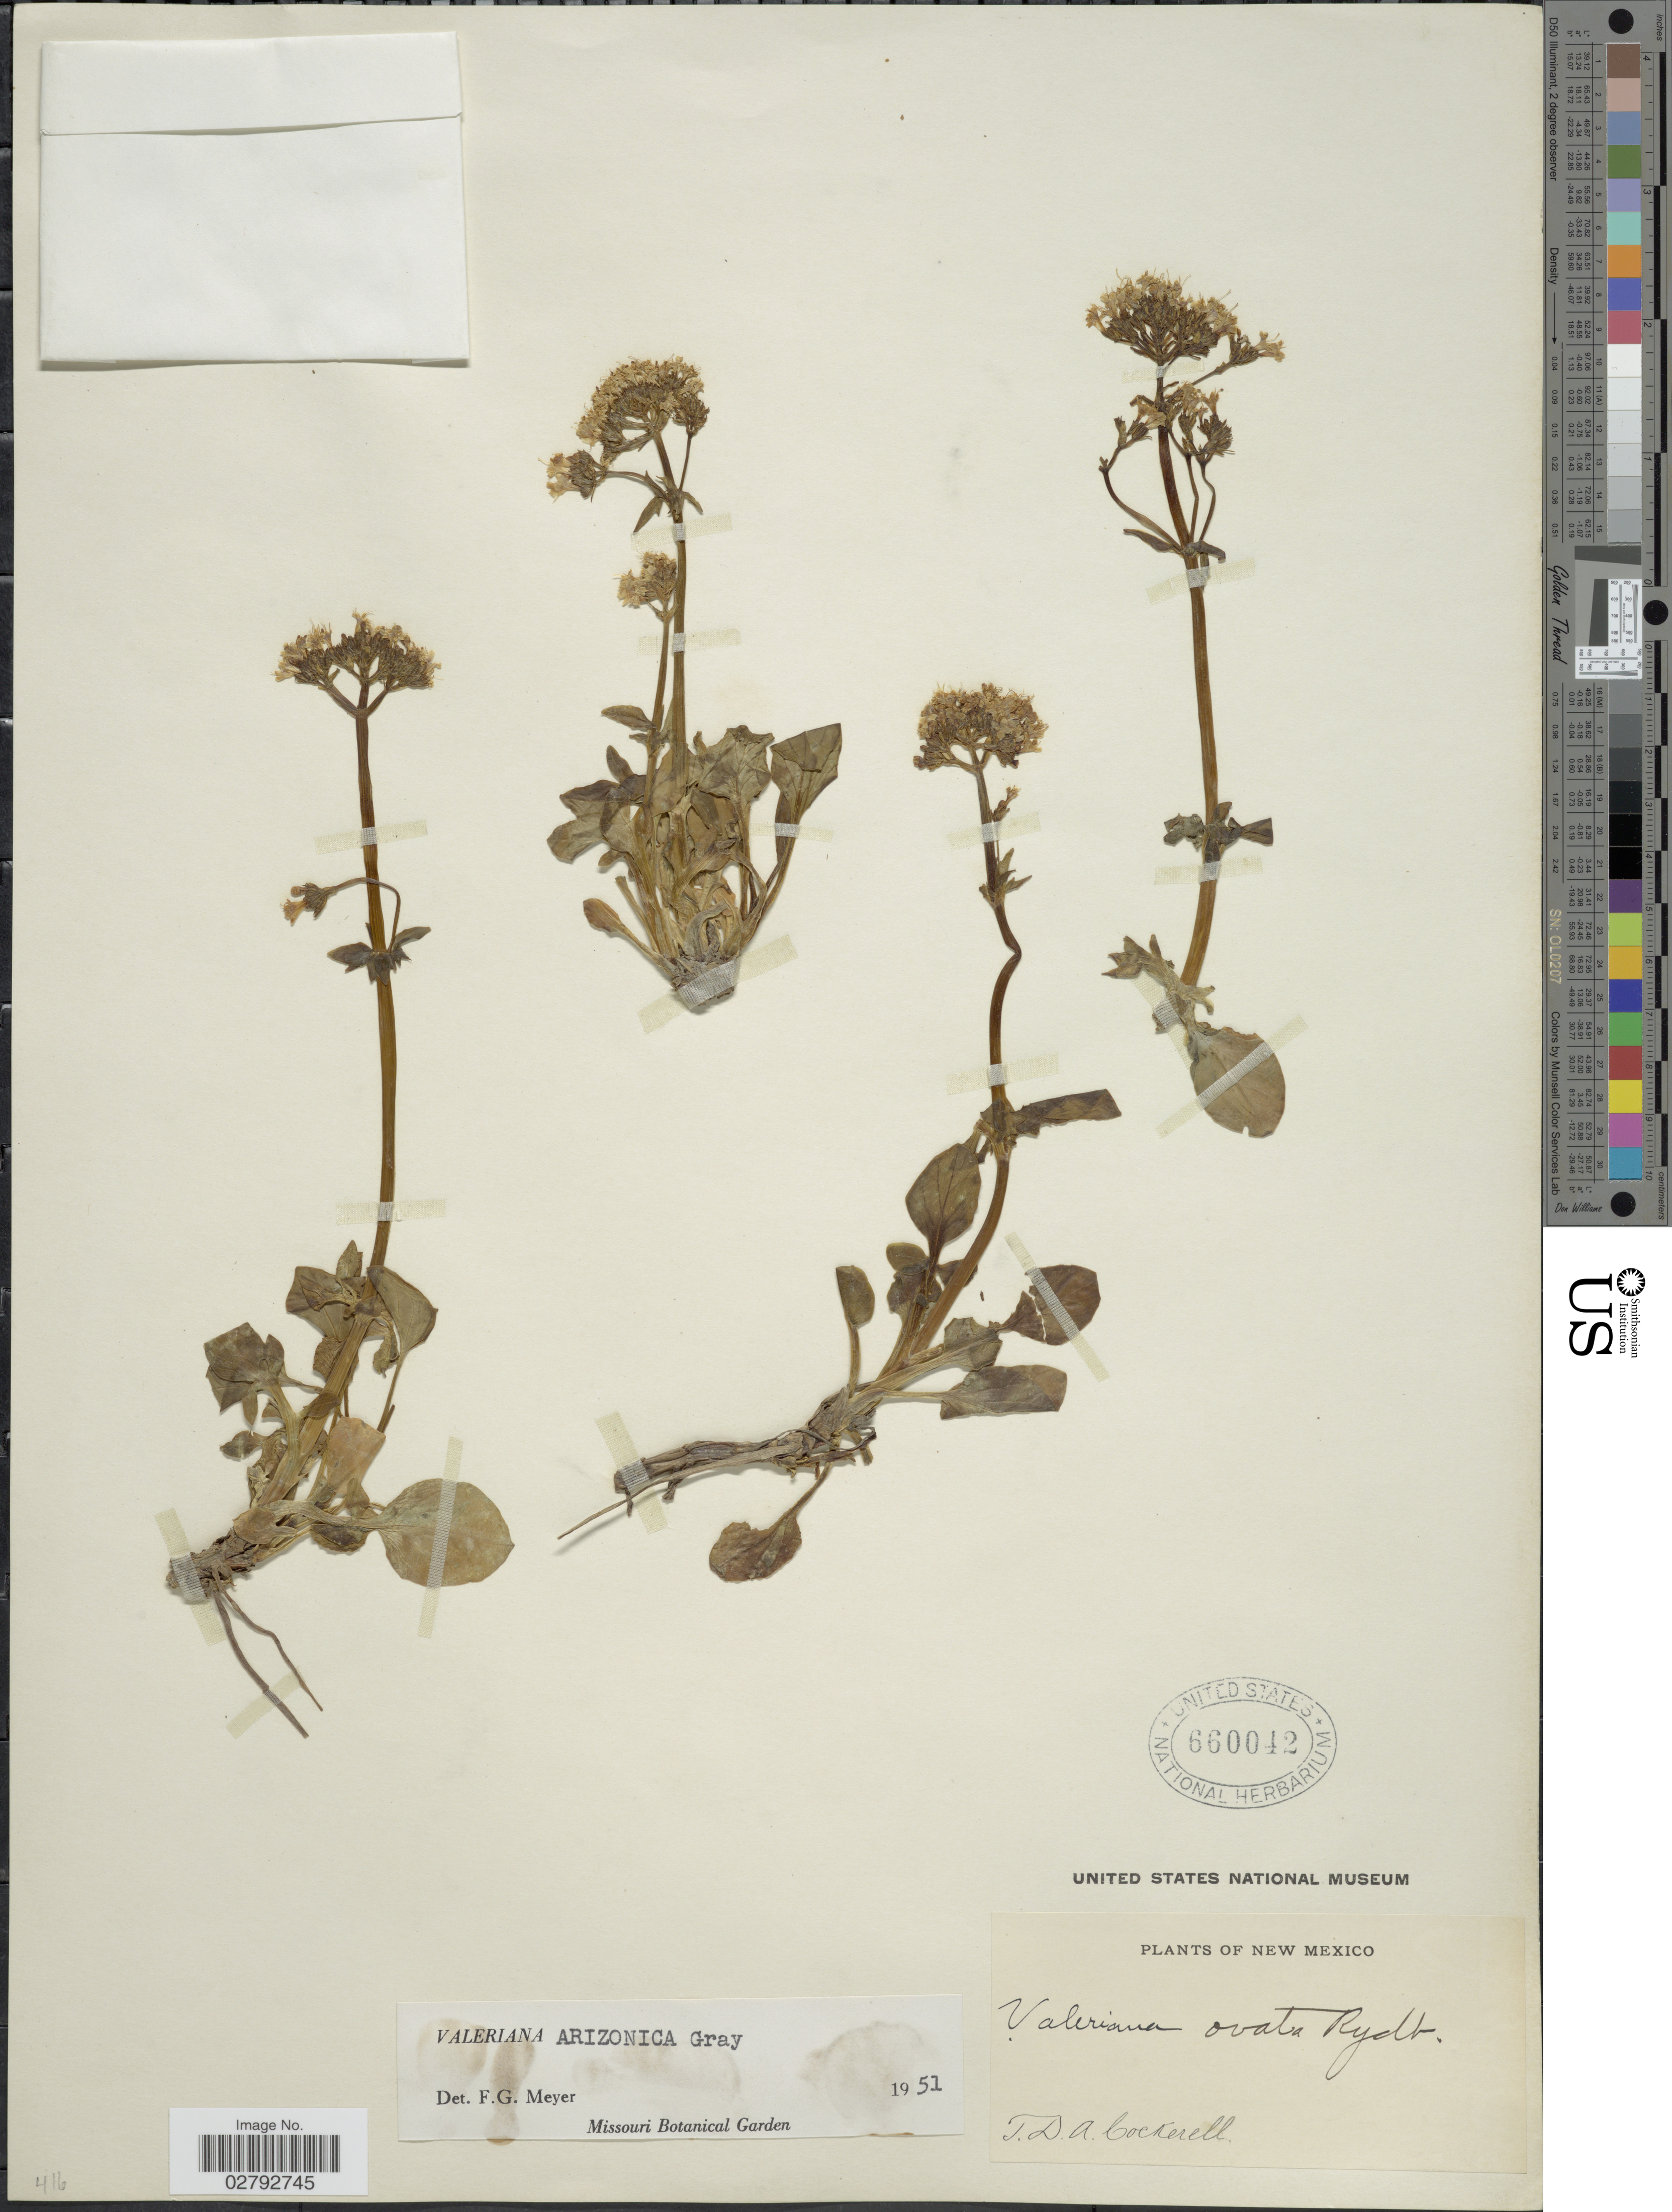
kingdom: Plantae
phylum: Tracheophyta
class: Magnoliopsida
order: Dipsacales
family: Caprifoliaceae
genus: Valeriana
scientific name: Valeriana arizonica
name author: A. Gray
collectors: T. Cockerell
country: United States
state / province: New Mexico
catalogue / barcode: US 660042